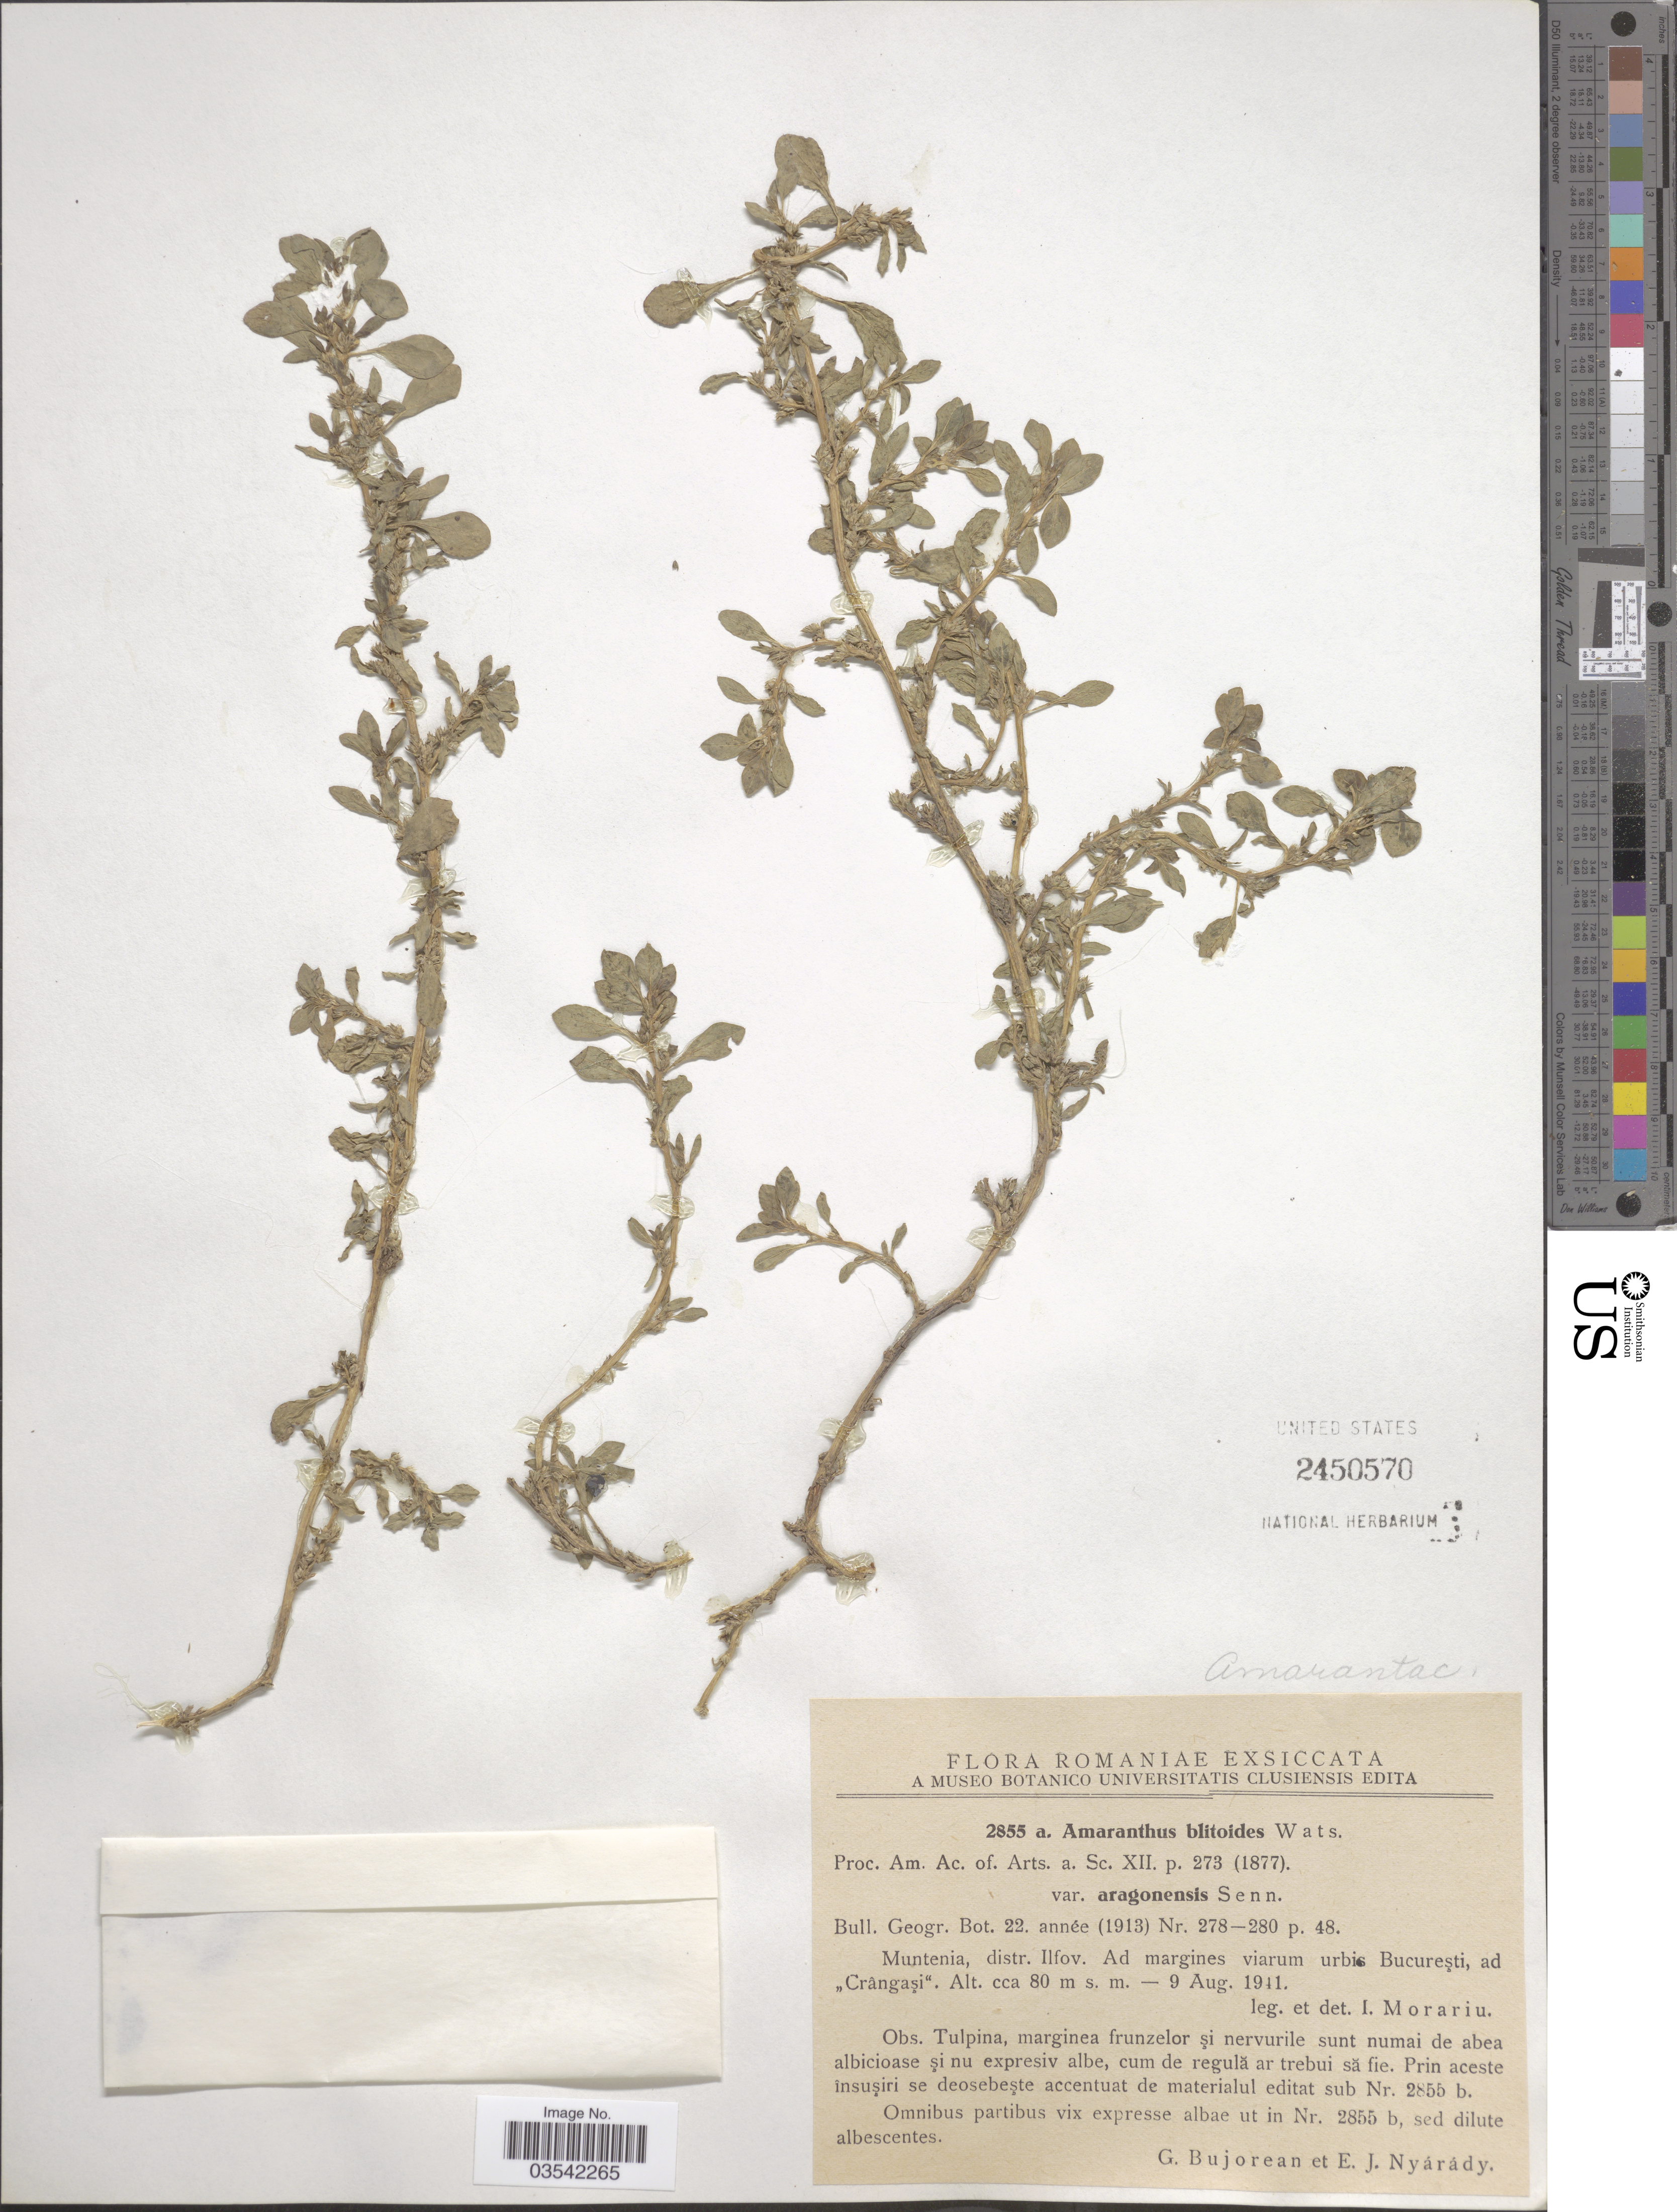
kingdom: Plantae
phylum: Tracheophyta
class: Magnoliopsida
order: Caryophyllales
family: Amaranthaceae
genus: Amaranthus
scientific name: Amaranthus blitoides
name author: S. Watson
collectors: I. Morariu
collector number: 2855a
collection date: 1941-08-09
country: Romania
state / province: Ilfov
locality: Muntenia, distr. Ilfov. Ad margines viarum urbis Bucureşti, ad "Crângasi".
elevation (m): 80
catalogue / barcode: US 2450570